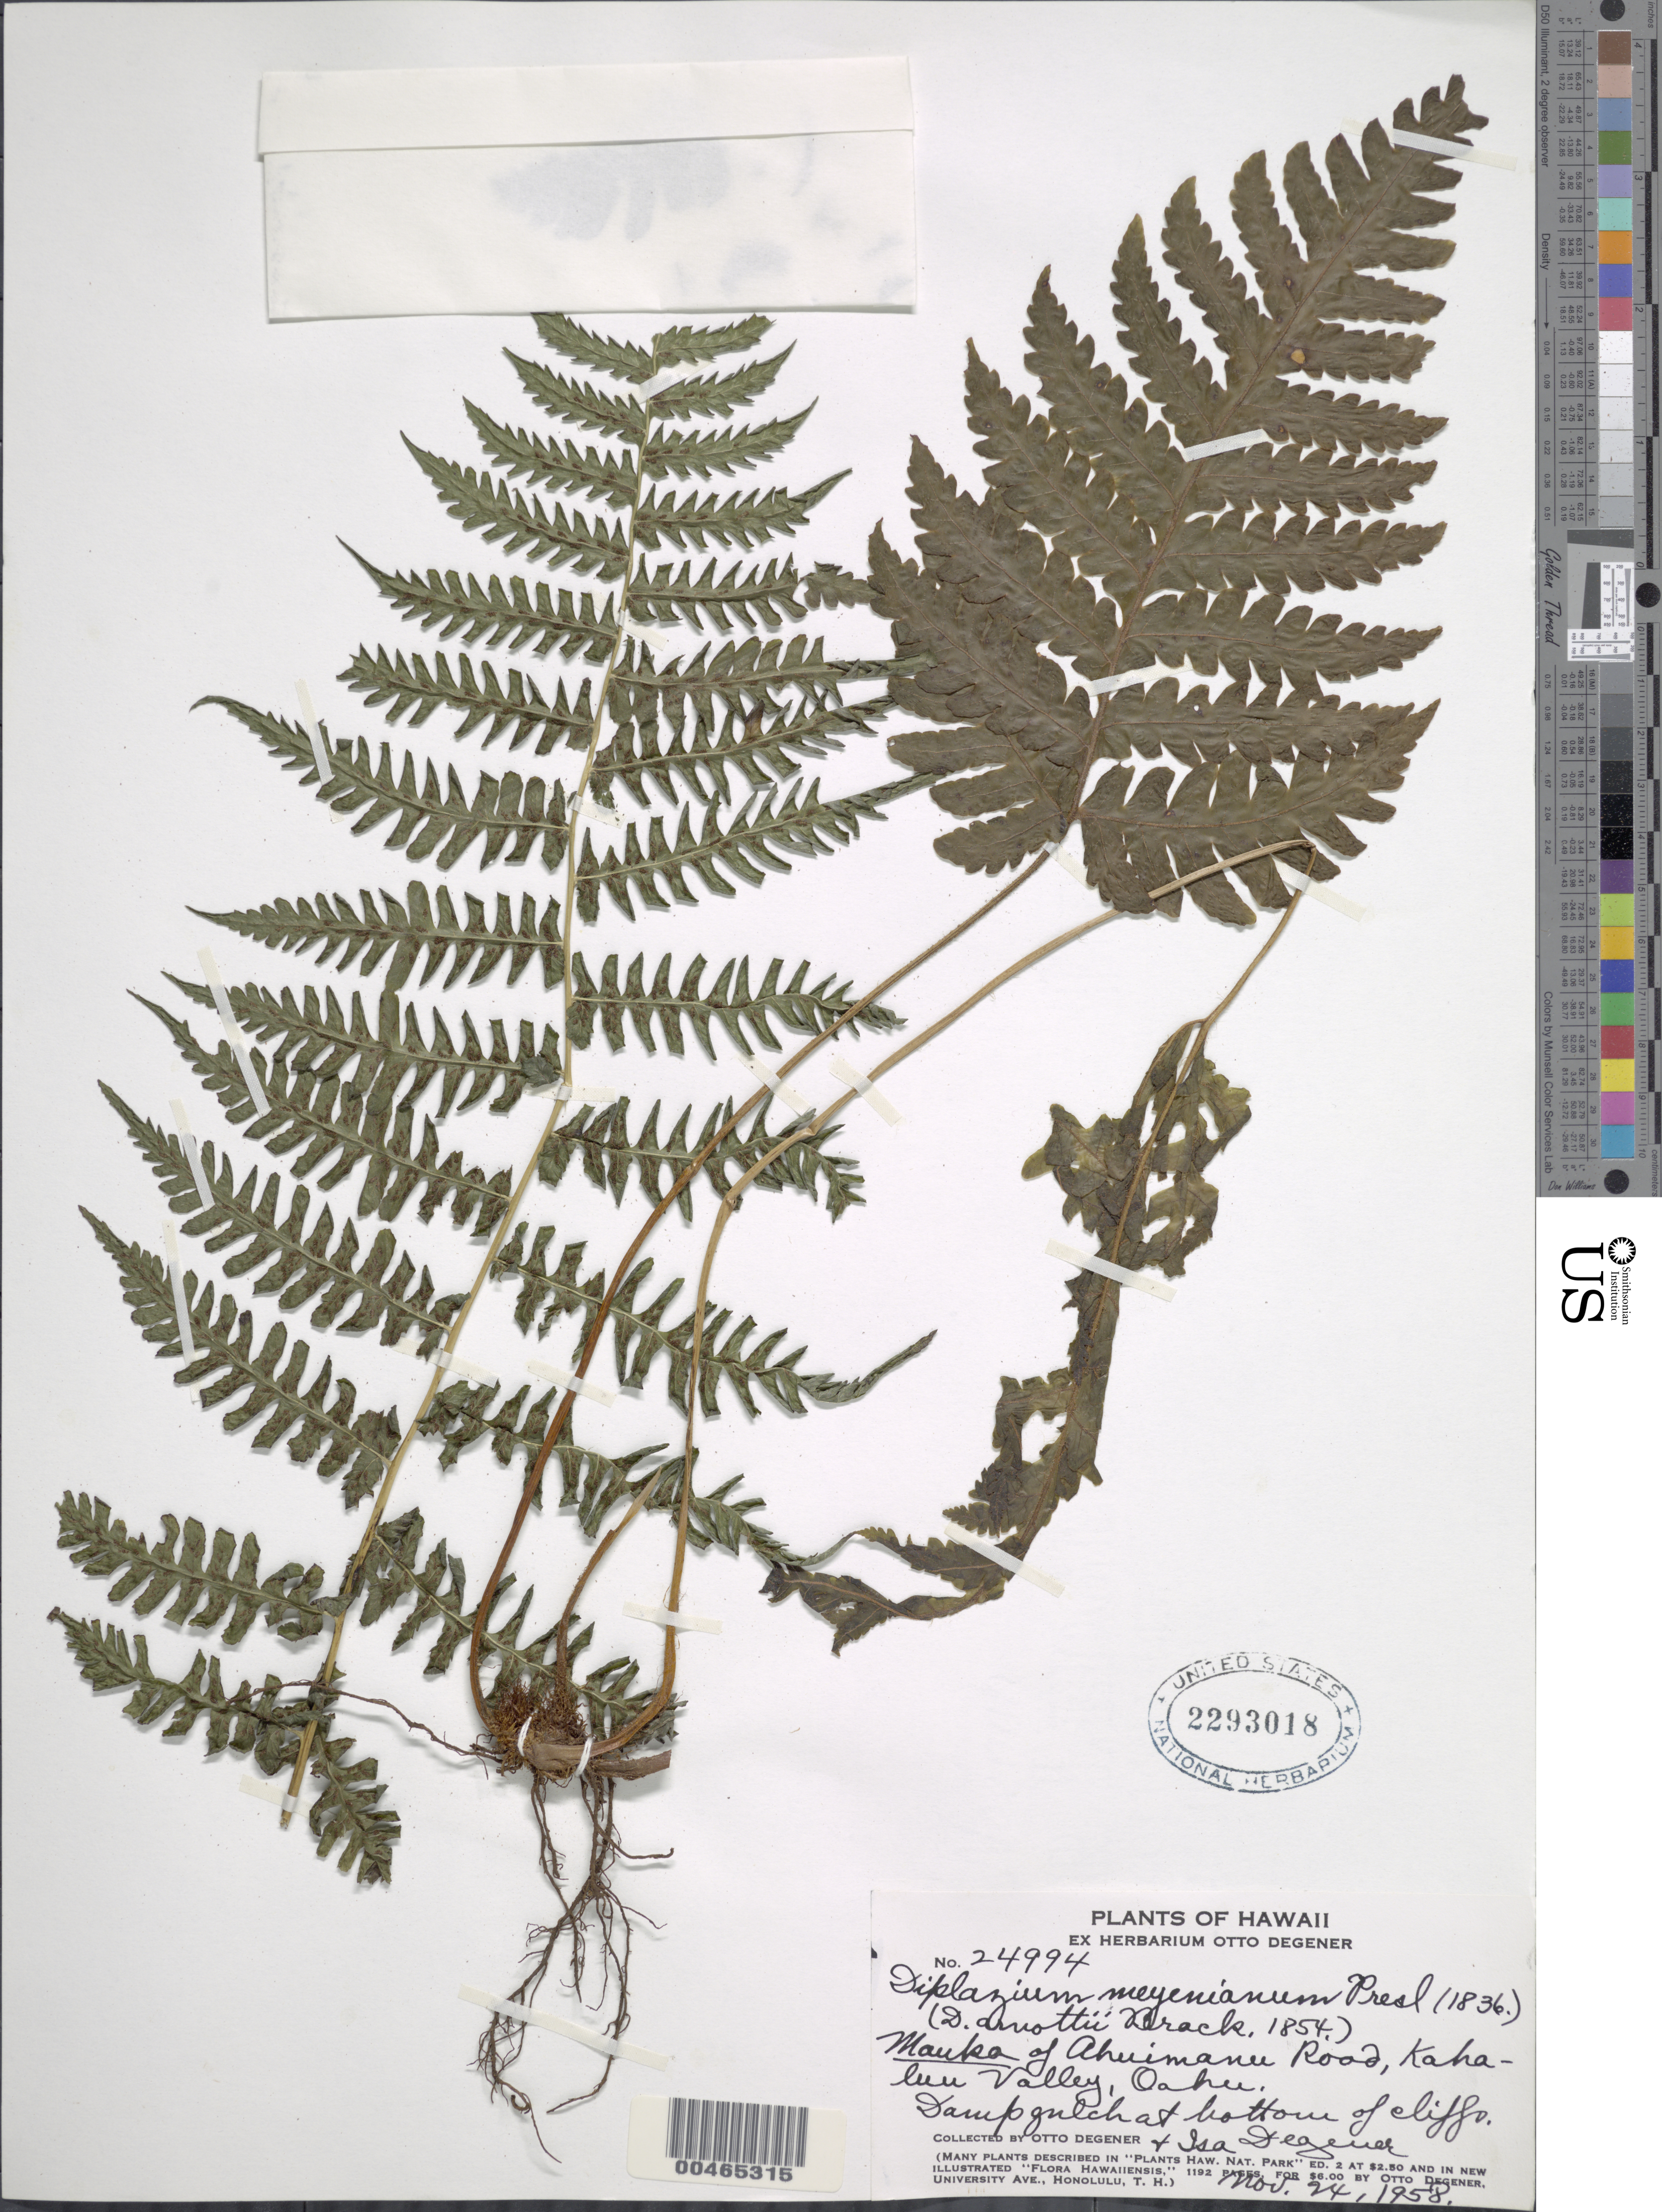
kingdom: Plantae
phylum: Tracheophyta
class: Polypodiopsida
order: Polypodiales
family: Athyriaceae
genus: Diplazium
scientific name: Diplazium sandwichianum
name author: (C. Presl) Diels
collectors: O. Degener & I. Degener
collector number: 24994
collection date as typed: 24 Nov 1958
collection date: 1958-11-24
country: United States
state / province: Hawaii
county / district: Honolulu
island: Oahu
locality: Mauka of Ahuimanu Road, Kahaluu Valley, Oahu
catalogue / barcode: US 2293018